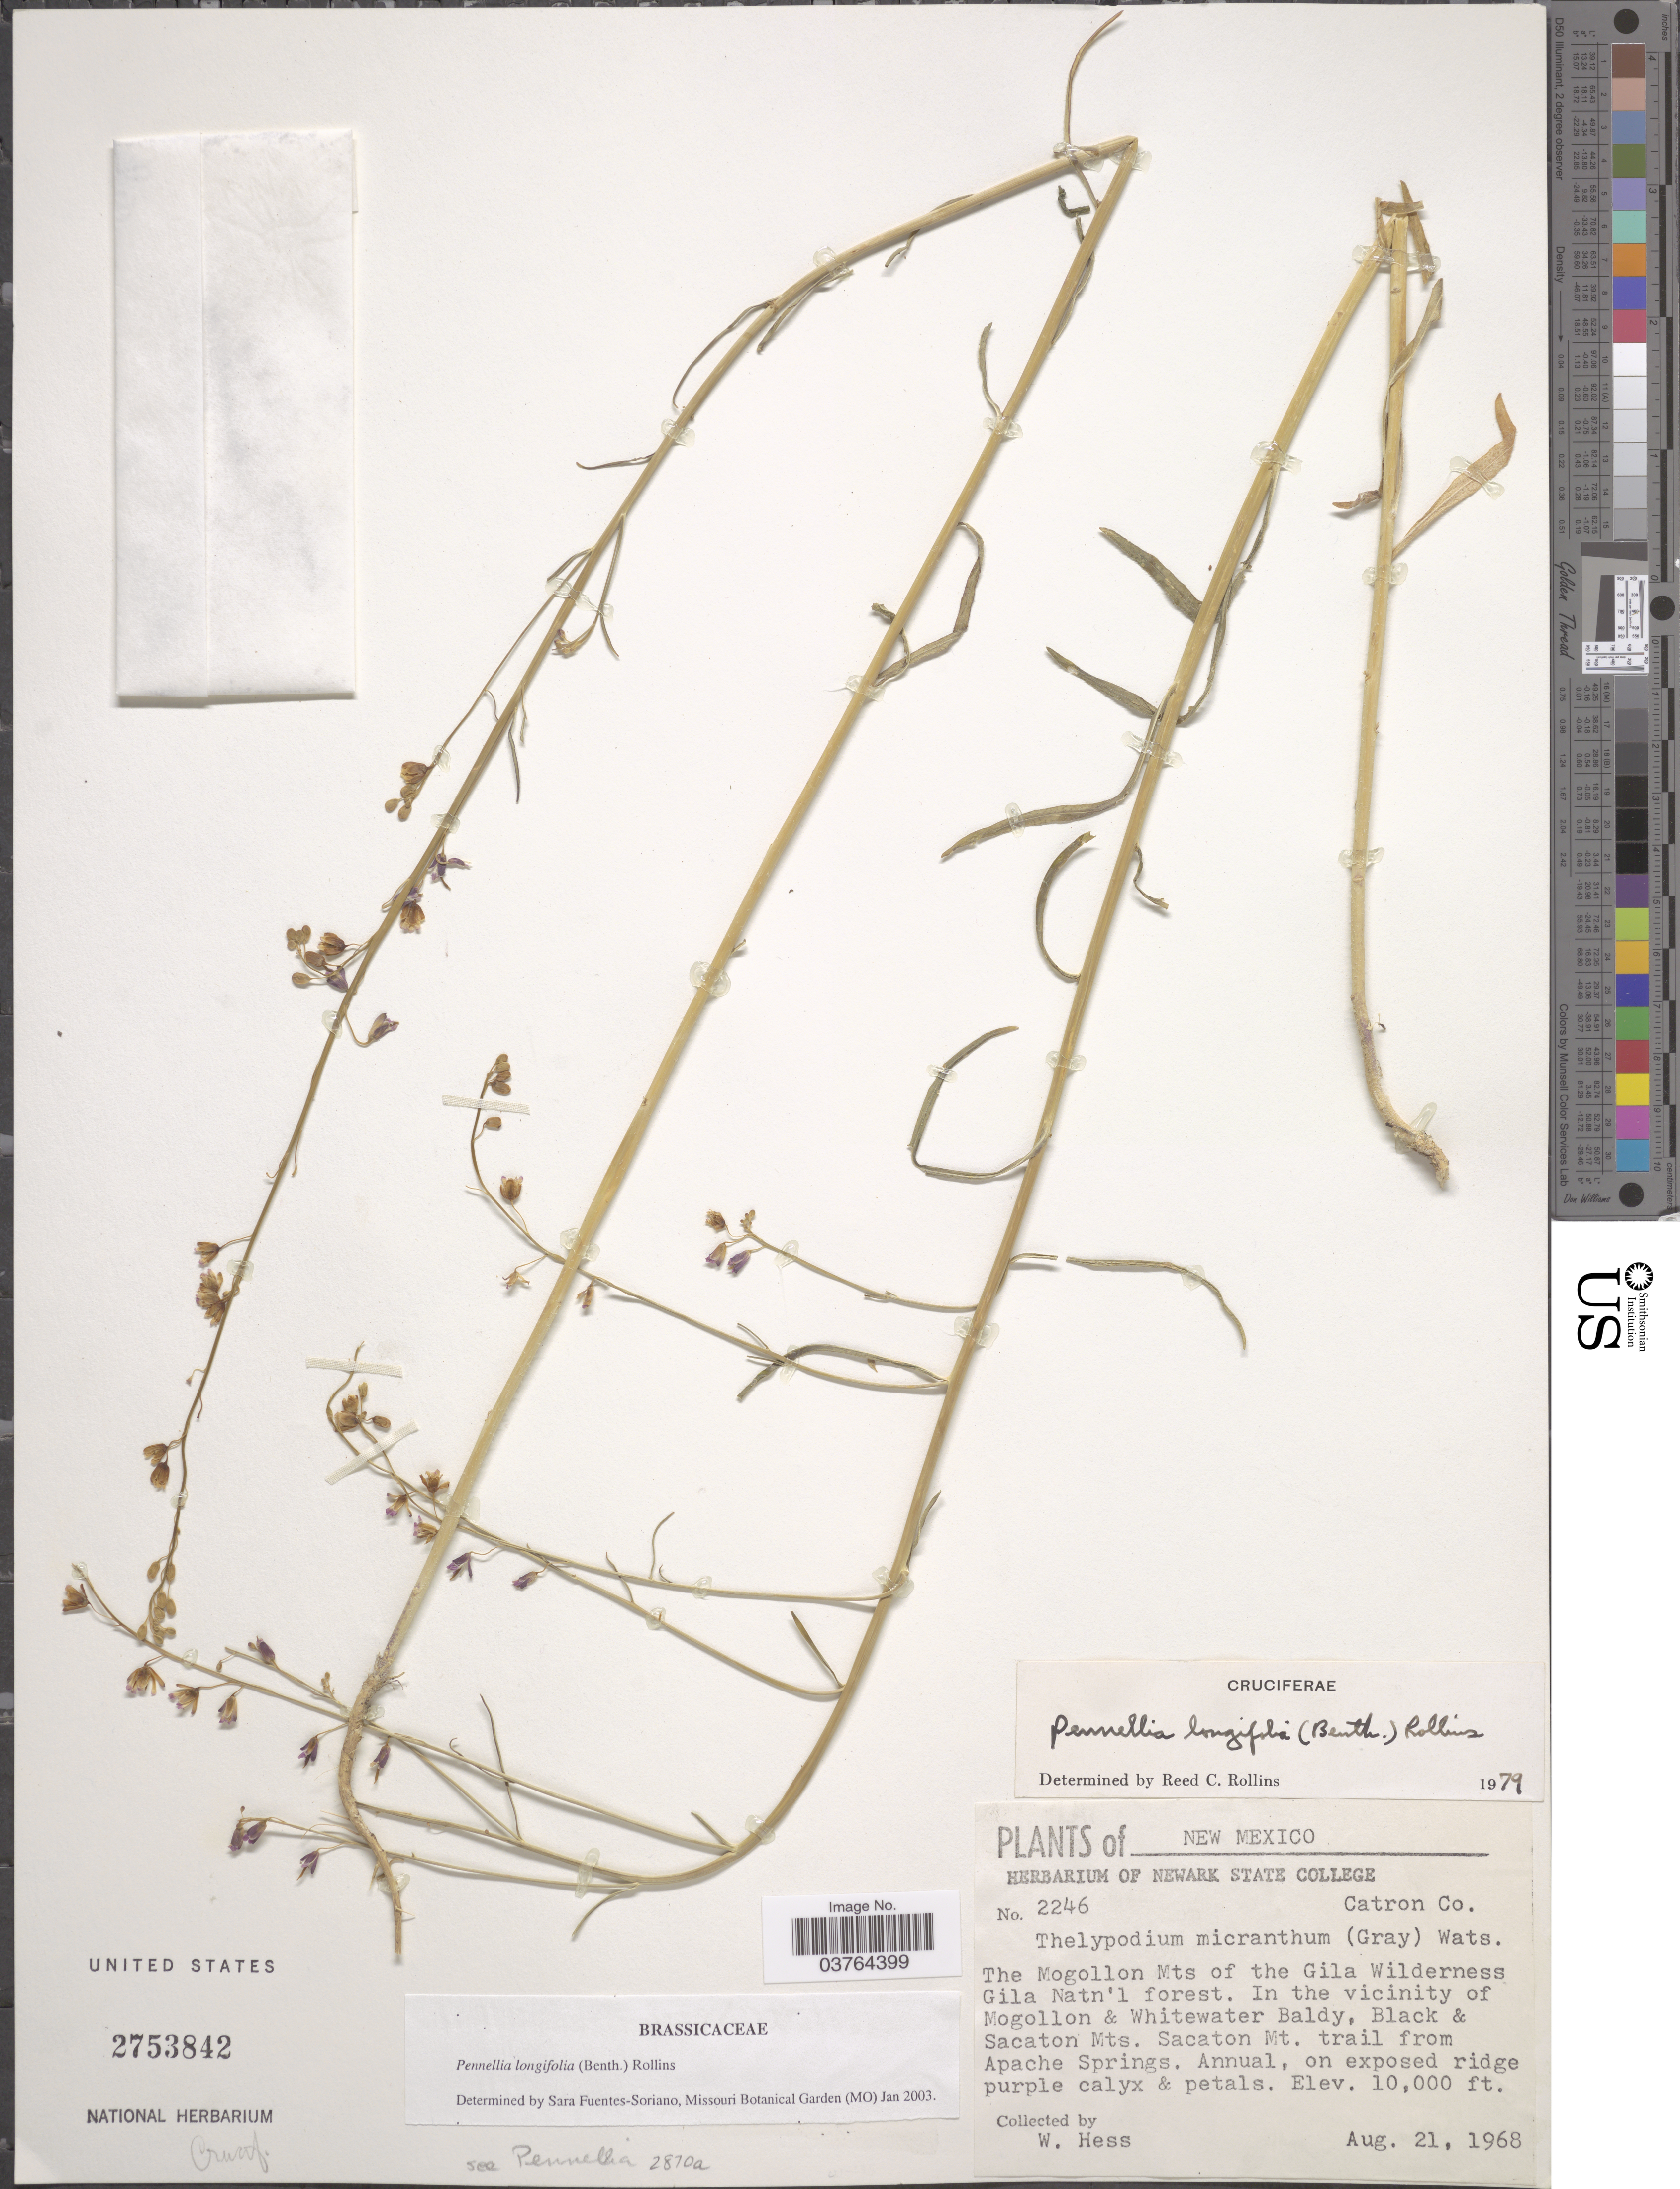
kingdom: Plantae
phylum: Tracheophyta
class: Magnoliopsida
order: Brassicales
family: Brassicaceae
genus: Pennellia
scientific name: Pennellia longifolia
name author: (Benth.) Rollins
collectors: W. Hess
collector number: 2246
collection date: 1968-08-21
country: United States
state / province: New Mexico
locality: Catron Co. The Mogollon Mts of the Gila Wilderness Gila Natn'l forest. In the vicinity of Mogollon & Whitewater Baldy, Black & Sacaton Mts. Sacaton Mt. trail from Apache Springs.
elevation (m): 3048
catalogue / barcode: US 2753842